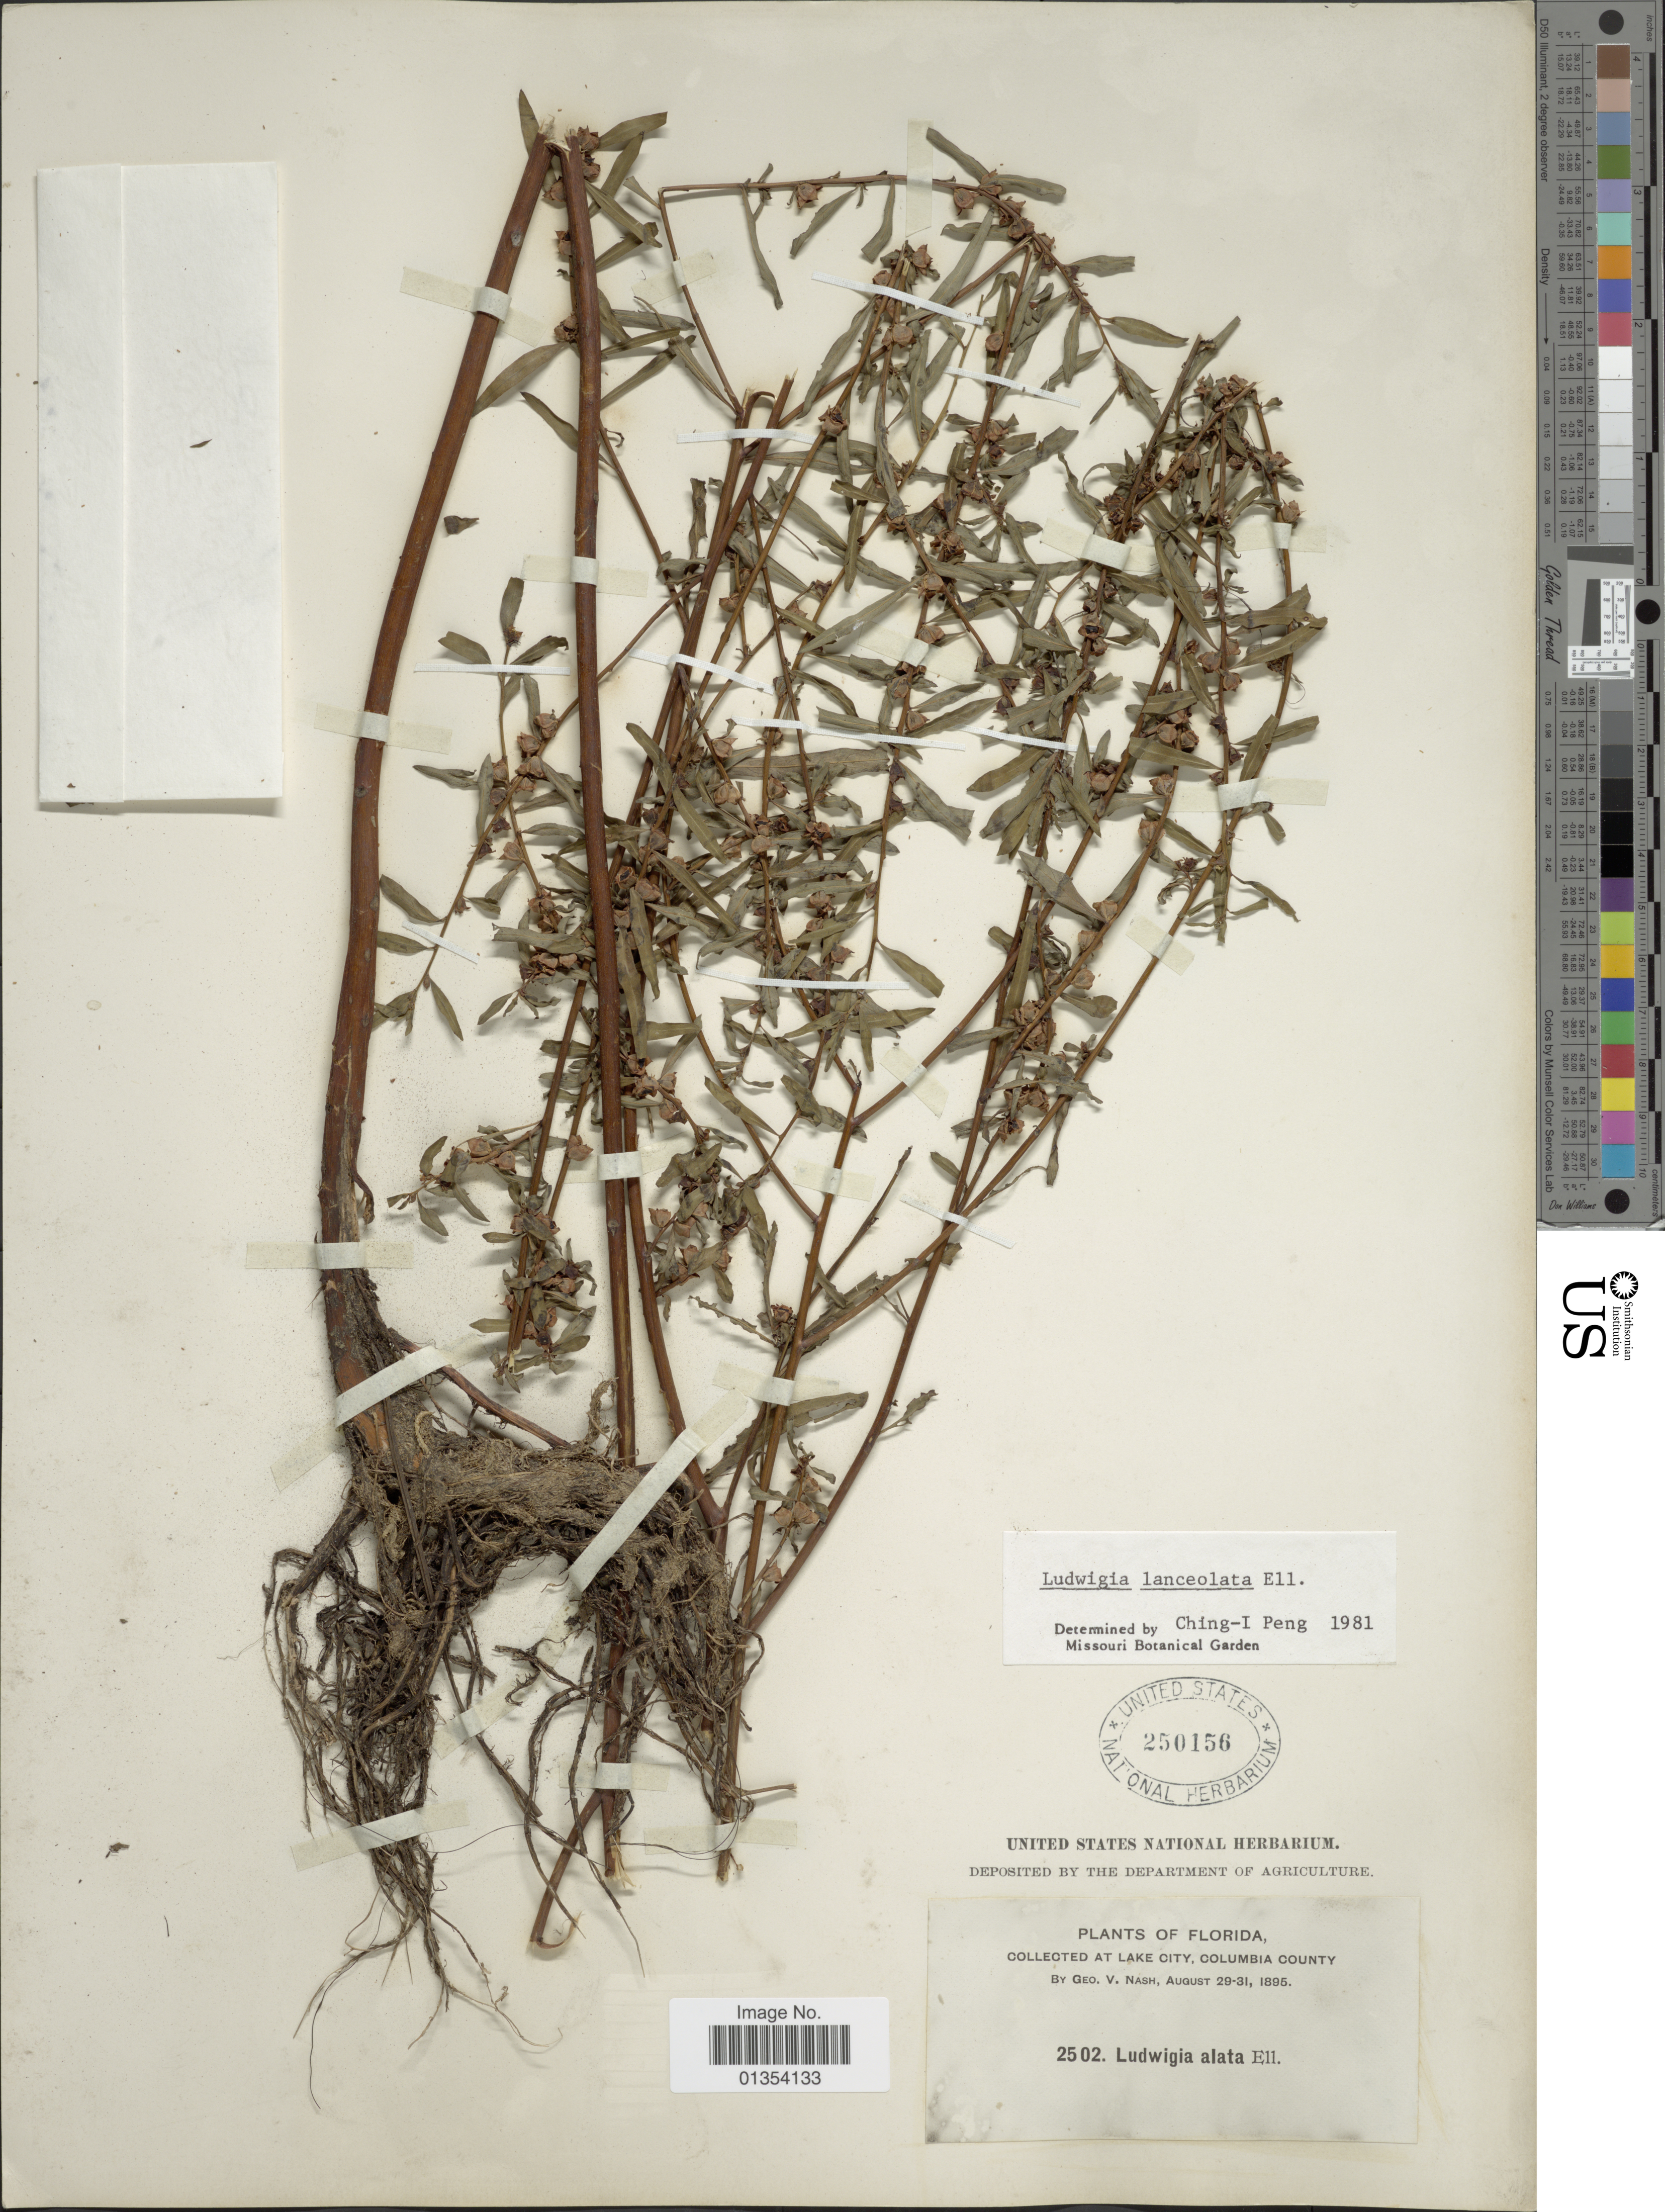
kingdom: Plantae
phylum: Tracheophyta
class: Magnoliopsida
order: Myrtales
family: Onagraceae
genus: Ludwigia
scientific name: Ludwigia lanceolata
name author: Elliott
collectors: G. V. Nash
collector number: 2502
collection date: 1895-08-29/1895-08-31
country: United States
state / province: Florida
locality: At Lake City, Columbia County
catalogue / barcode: US 250156